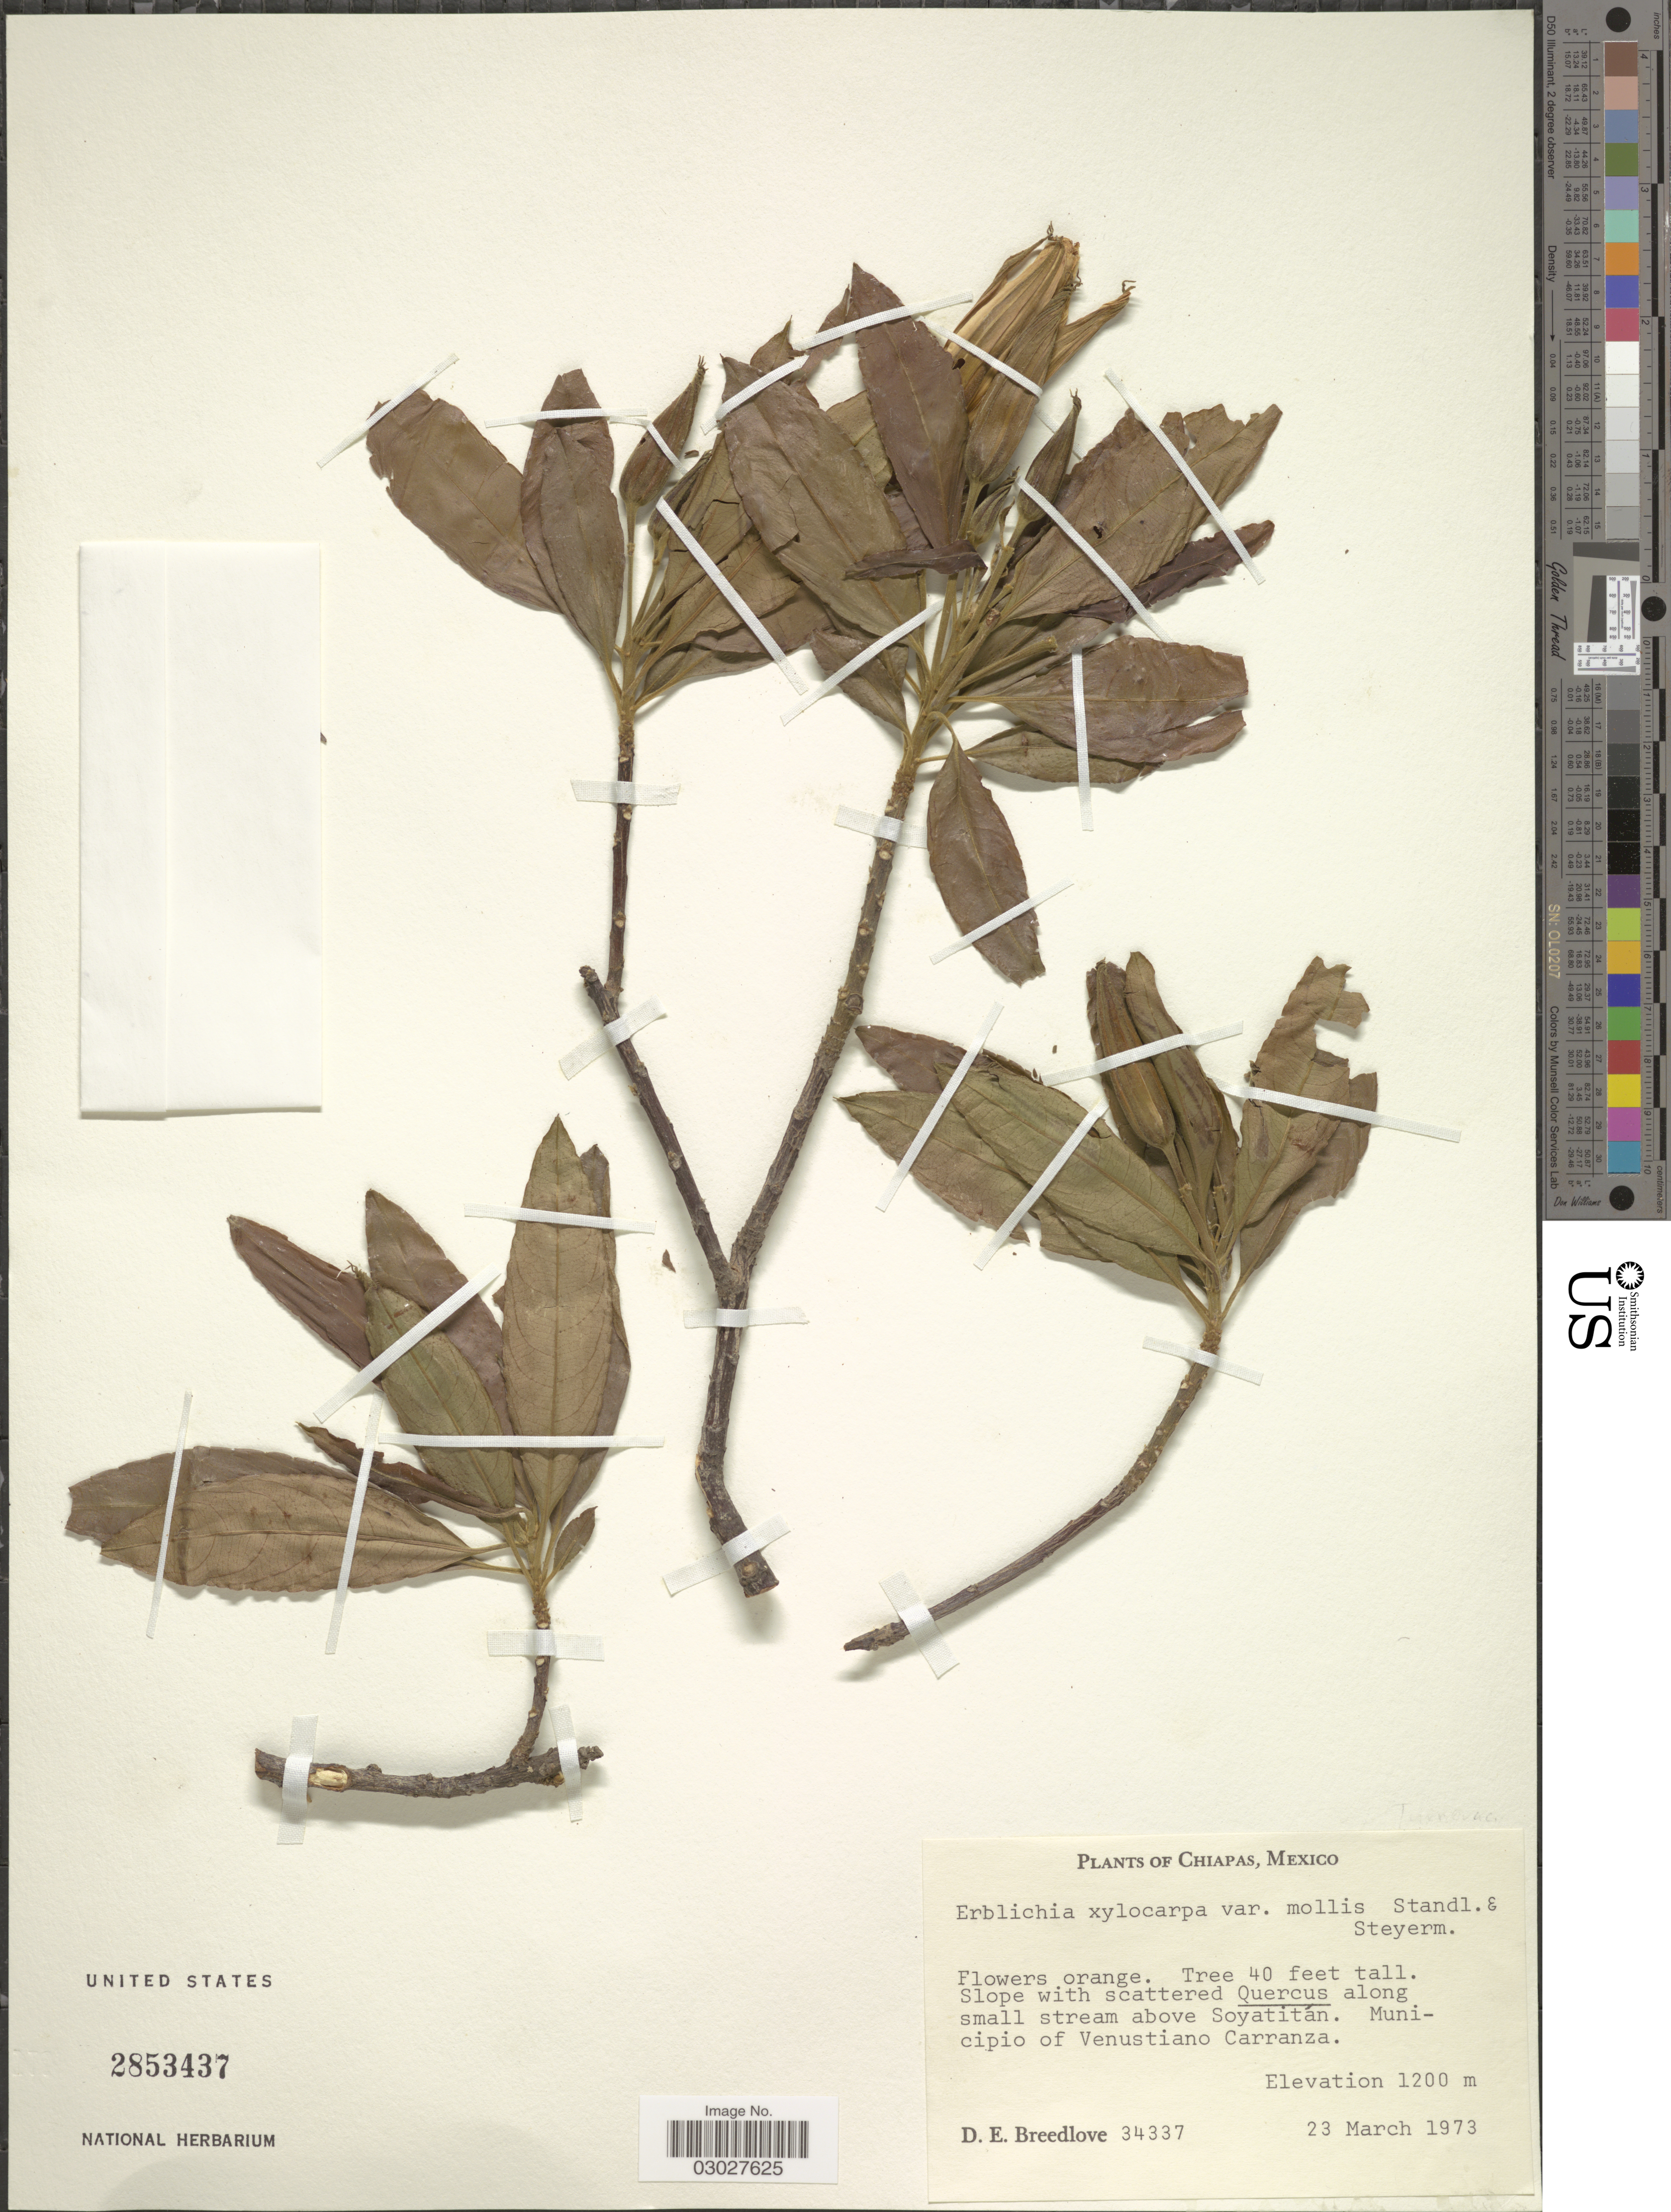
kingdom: Plantae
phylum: Tracheophyta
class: Magnoliopsida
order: Malpighiales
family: Turneraceae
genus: Erblichia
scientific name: Erblichia odorata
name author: Seem.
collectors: D. E. Breedlove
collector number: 34337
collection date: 1973-03-23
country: Mexico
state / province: Chiapas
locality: Along small stream above Soyatitán. Municipio of Venustiano Carranza.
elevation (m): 1200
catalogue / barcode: US 2853437